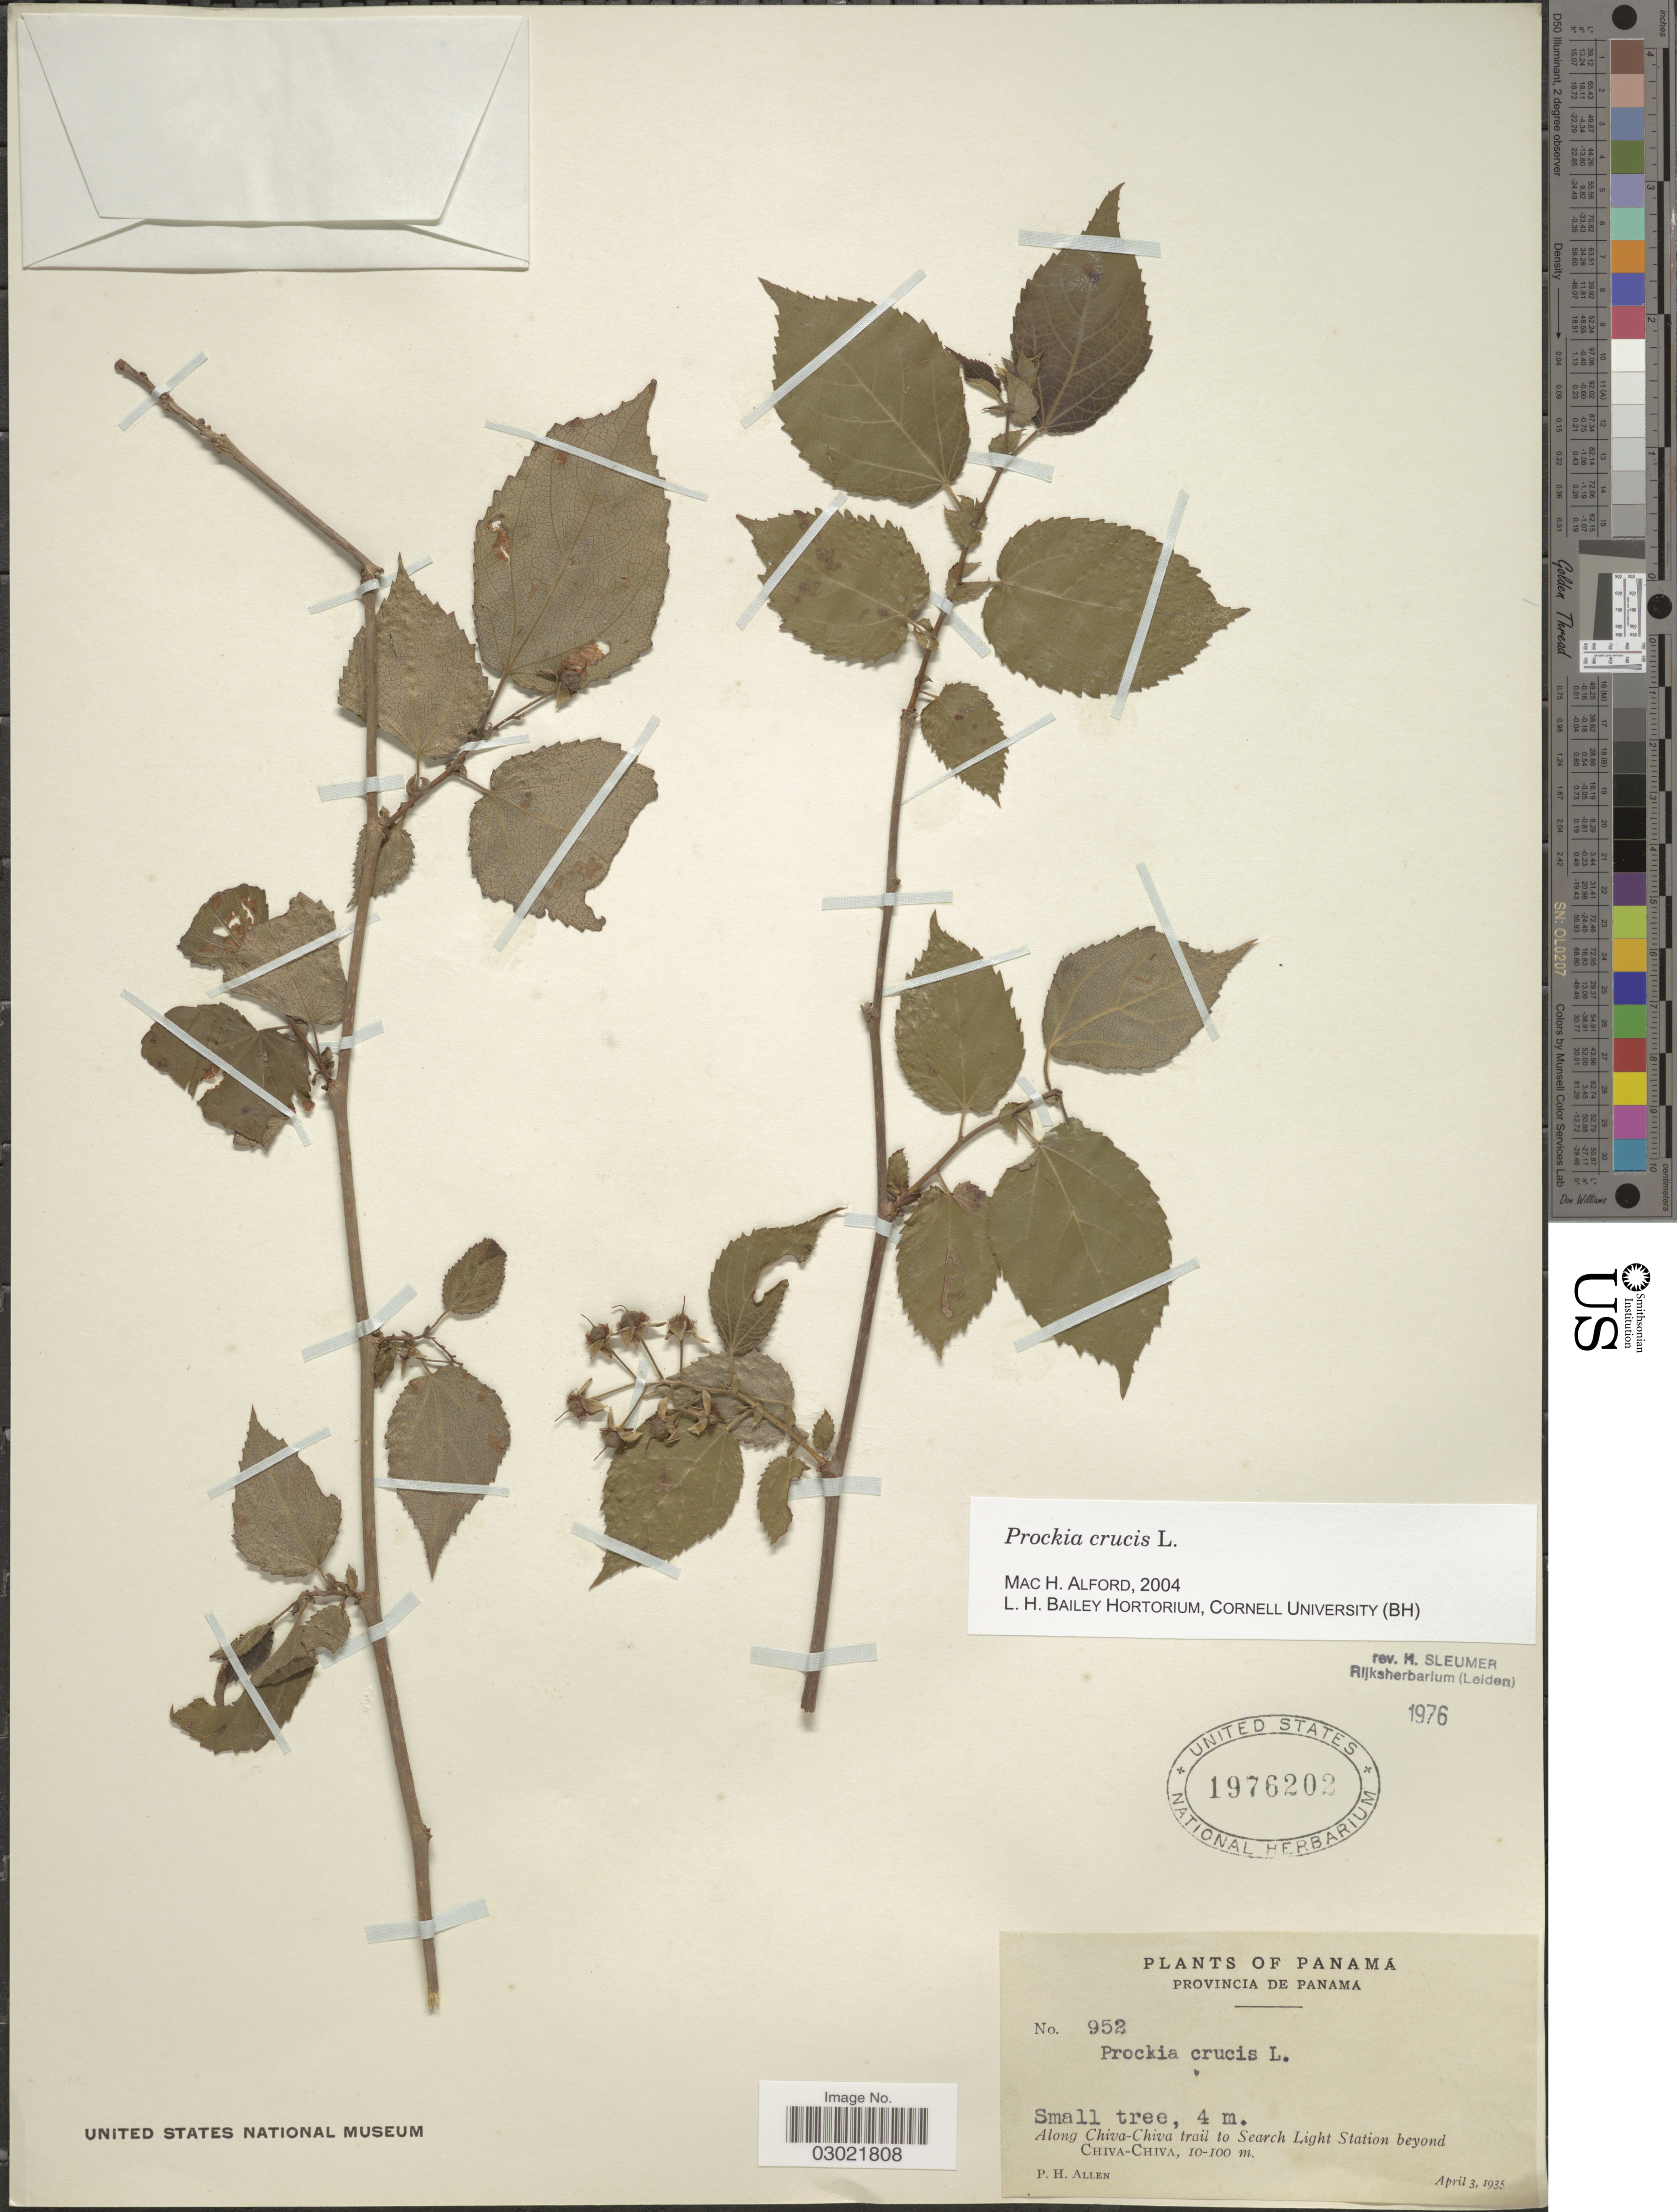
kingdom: Plantae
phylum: Tracheophyta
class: Magnoliopsida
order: Malpighiales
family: Salicaceae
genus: Prockia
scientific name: Prockia crucis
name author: P. Browne ex L.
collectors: P. H. Allen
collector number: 952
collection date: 1935-04-03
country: Panama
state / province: Panamá / Panamá Oeste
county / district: Canal Zone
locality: Along Chiva-Chiva Trail to searchlight station beyond Chiva-Chiva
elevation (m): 10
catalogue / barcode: US 1976202